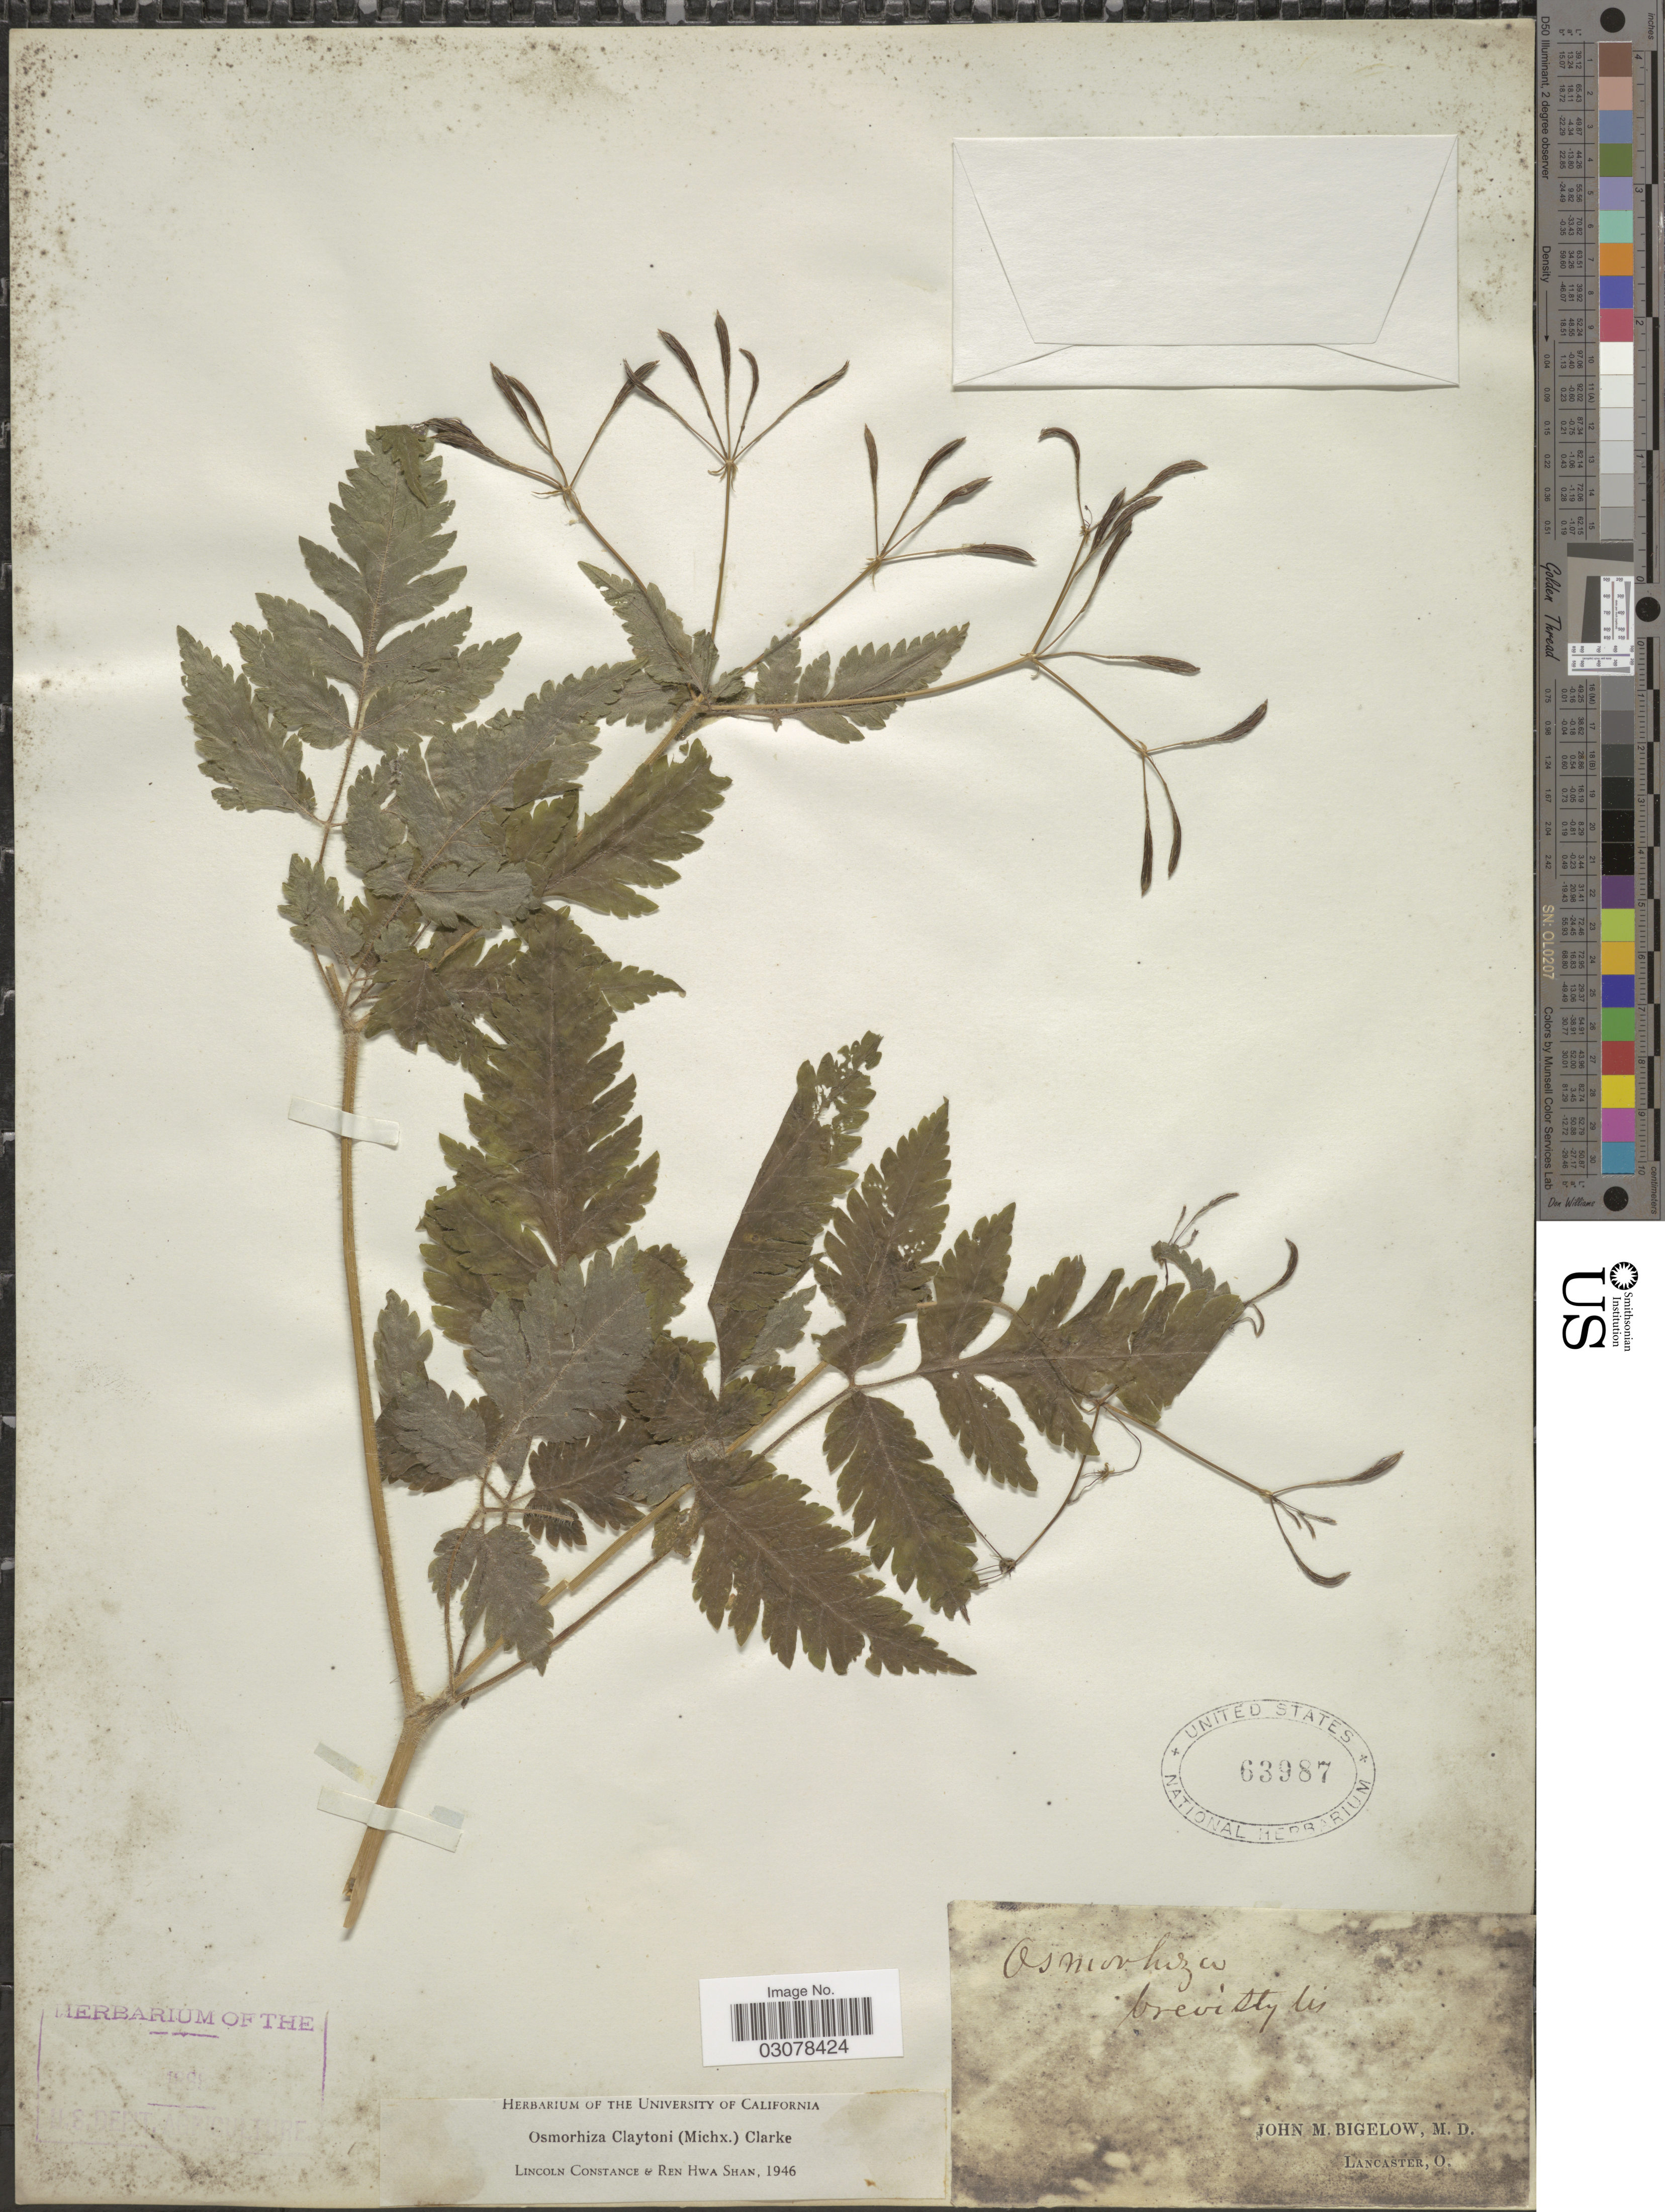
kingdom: Plantae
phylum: Tracheophyta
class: Magnoliopsida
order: Apiales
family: Apiaceae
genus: Osmorhiza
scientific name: Osmorhiza claytonii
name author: (Michx.) C.B. Clarke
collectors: J. M. Bigelow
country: United States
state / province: Ohio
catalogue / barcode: US 63987